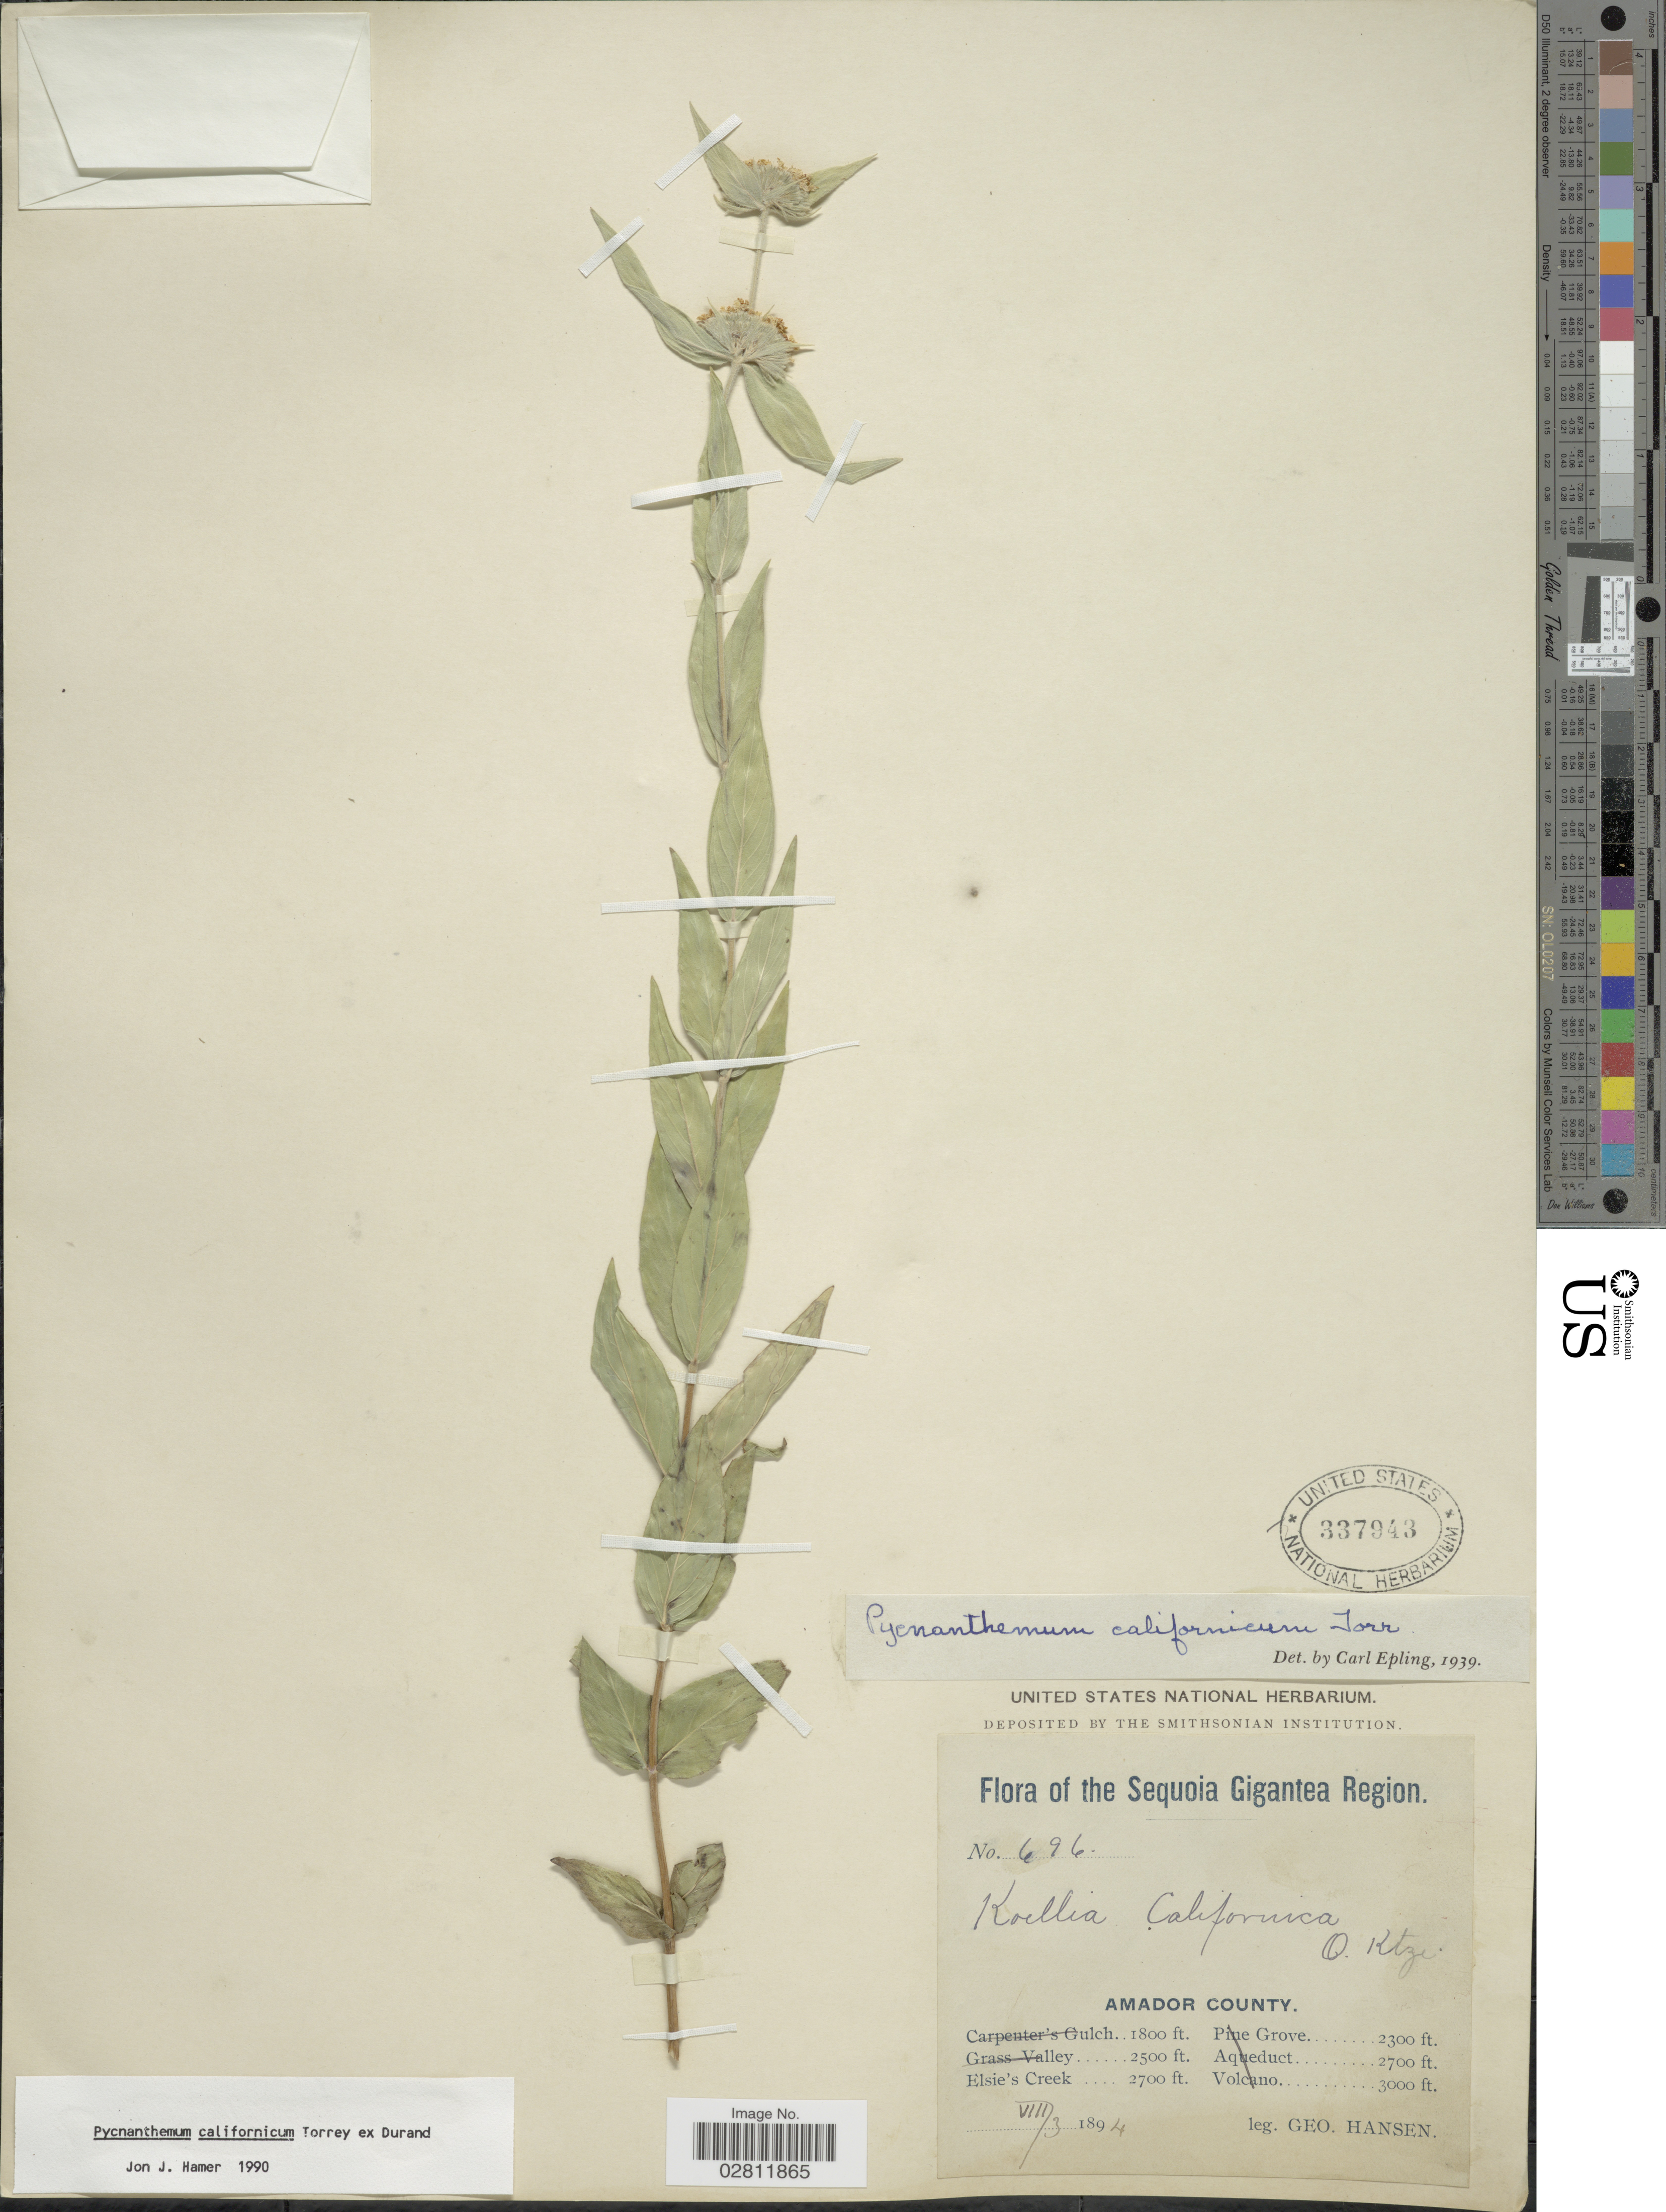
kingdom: Plantae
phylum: Tracheophyta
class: Magnoliopsida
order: Lamiales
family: Lamiaceae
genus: Pycnanthemum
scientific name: Pycnanthemum californicum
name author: Torr. ex Durand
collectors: G. Hansen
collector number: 696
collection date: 1894-08-03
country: United States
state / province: California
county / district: Amador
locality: Sequoia Gigantea Region. Amador County. Elsie's Creek.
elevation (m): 823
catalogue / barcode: US 337943